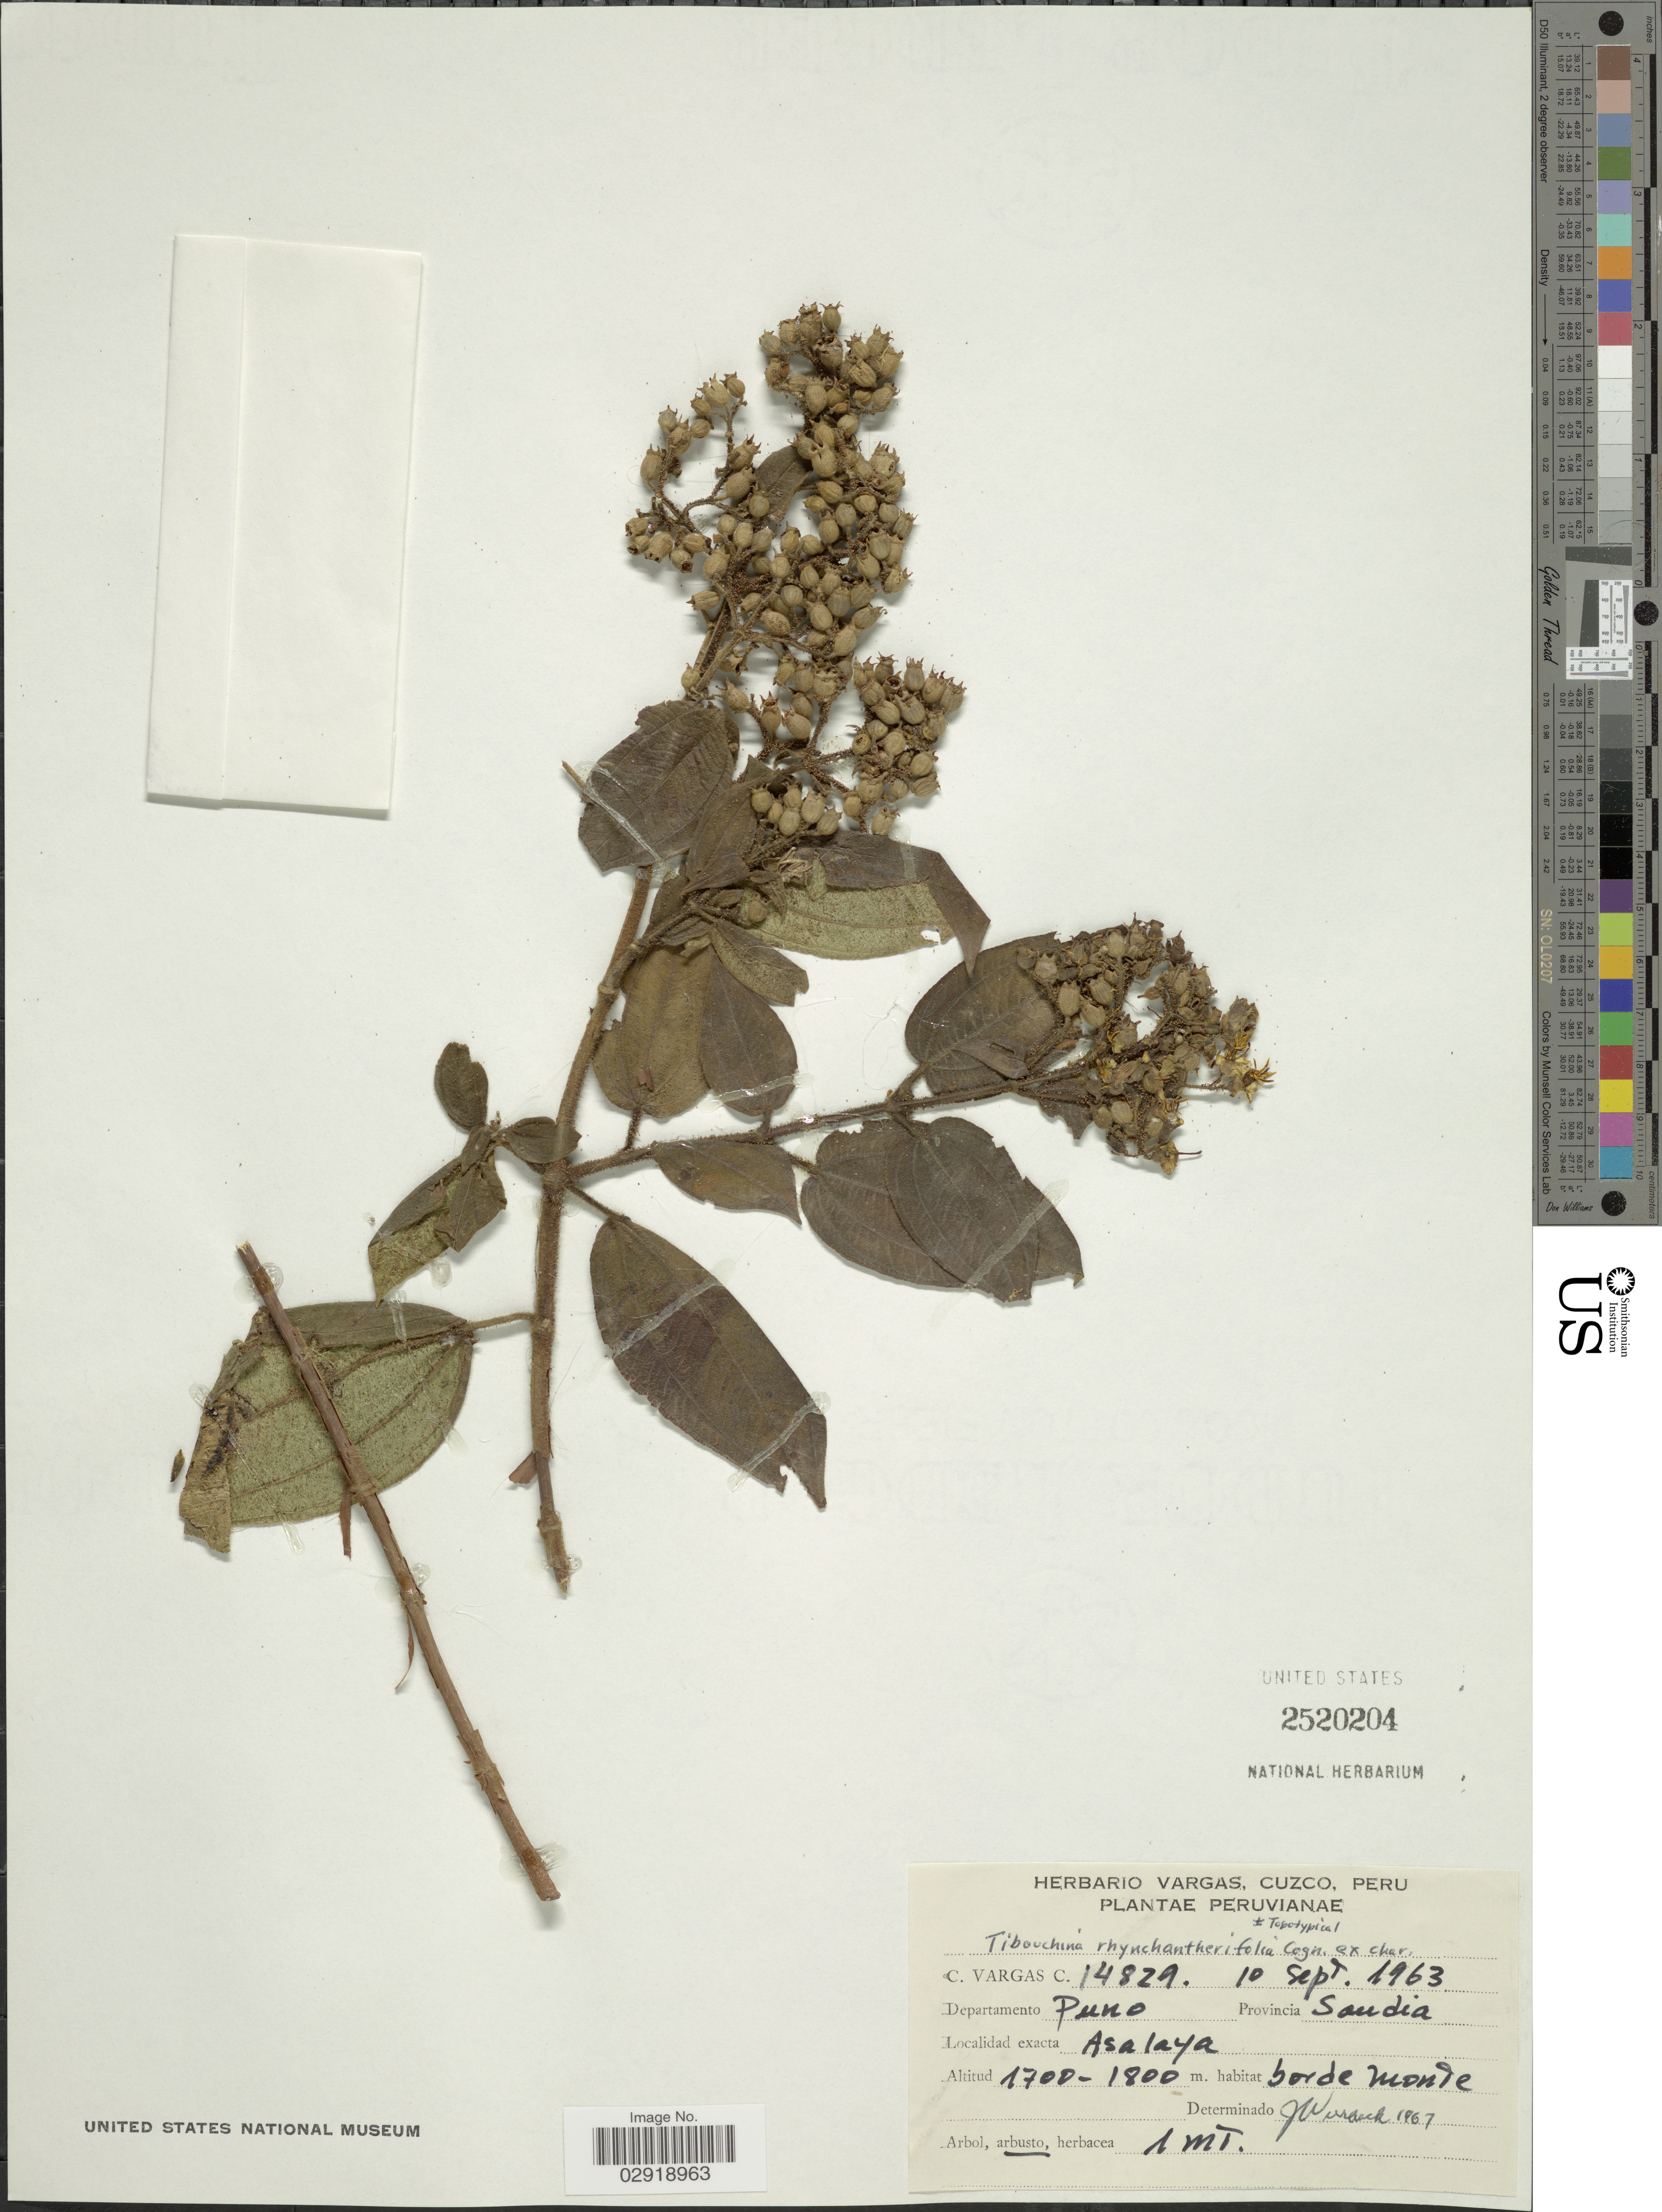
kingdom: Plantae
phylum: Tracheophyta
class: Magnoliopsida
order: Myrtales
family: Melastomataceae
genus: Chaetogastra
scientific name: Chaetogastra rhynchantherifolia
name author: (Cogn.) P.J.F. Guim. & Michelang.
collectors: C. Vargas Calderón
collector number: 14829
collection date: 1963-09-10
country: Peru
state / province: Puno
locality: Departamento Puno. Provincia Sandia. Asalaya. Borde monte.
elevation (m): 1700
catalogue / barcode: US 2520204